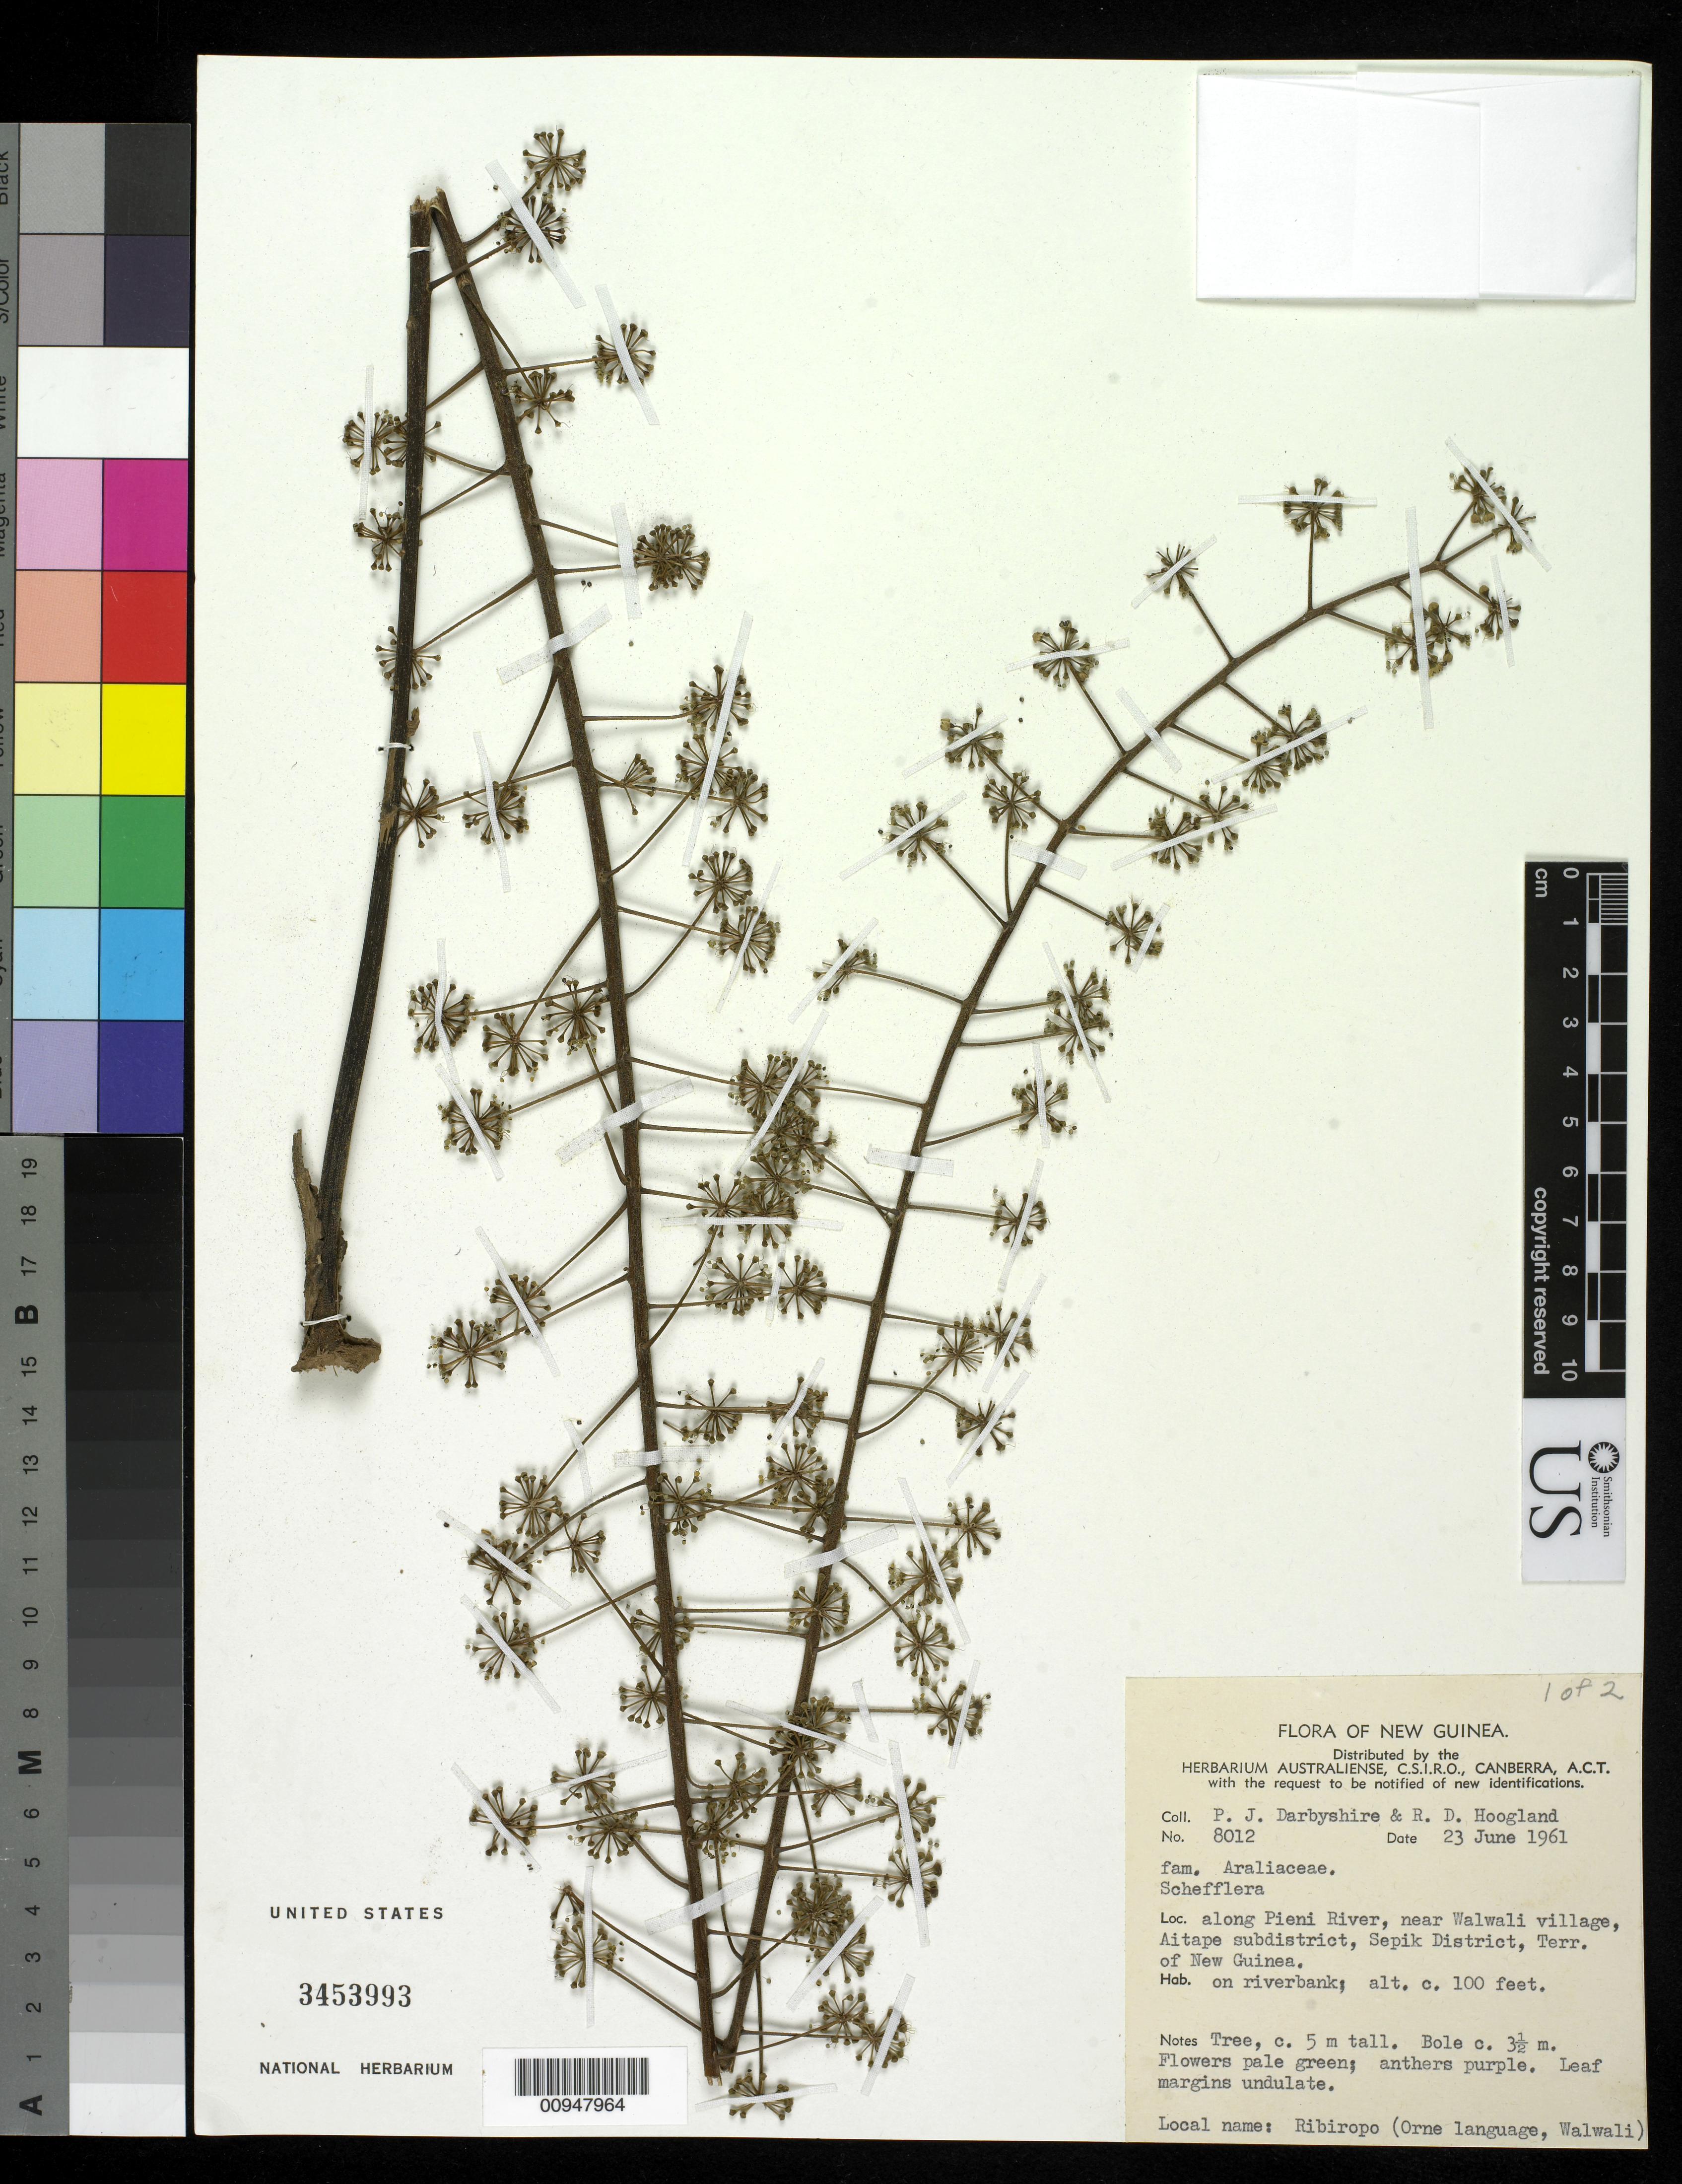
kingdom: Plantae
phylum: Tracheophyta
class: Magnoliopsida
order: Apiales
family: Araliaceae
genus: Heptapleurum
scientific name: Heptapleurum versteegii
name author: (Harms) G. M. Plunkett & Lowry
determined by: Wagner, W. L., (BOT), Smithsonian Institution - National Museum of Natural History (UNITED STATES)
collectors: P. Darbyshire & R. D. Hoogland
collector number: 8012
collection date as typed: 23 Jun 1961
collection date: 1961-06-23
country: Papua New Guinea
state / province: Sandaun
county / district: Aitape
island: New Guinea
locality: along Pieni R near Walwali, Aitape subdistrict, Sepik district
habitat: On riverbank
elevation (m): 30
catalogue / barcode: US 3453993